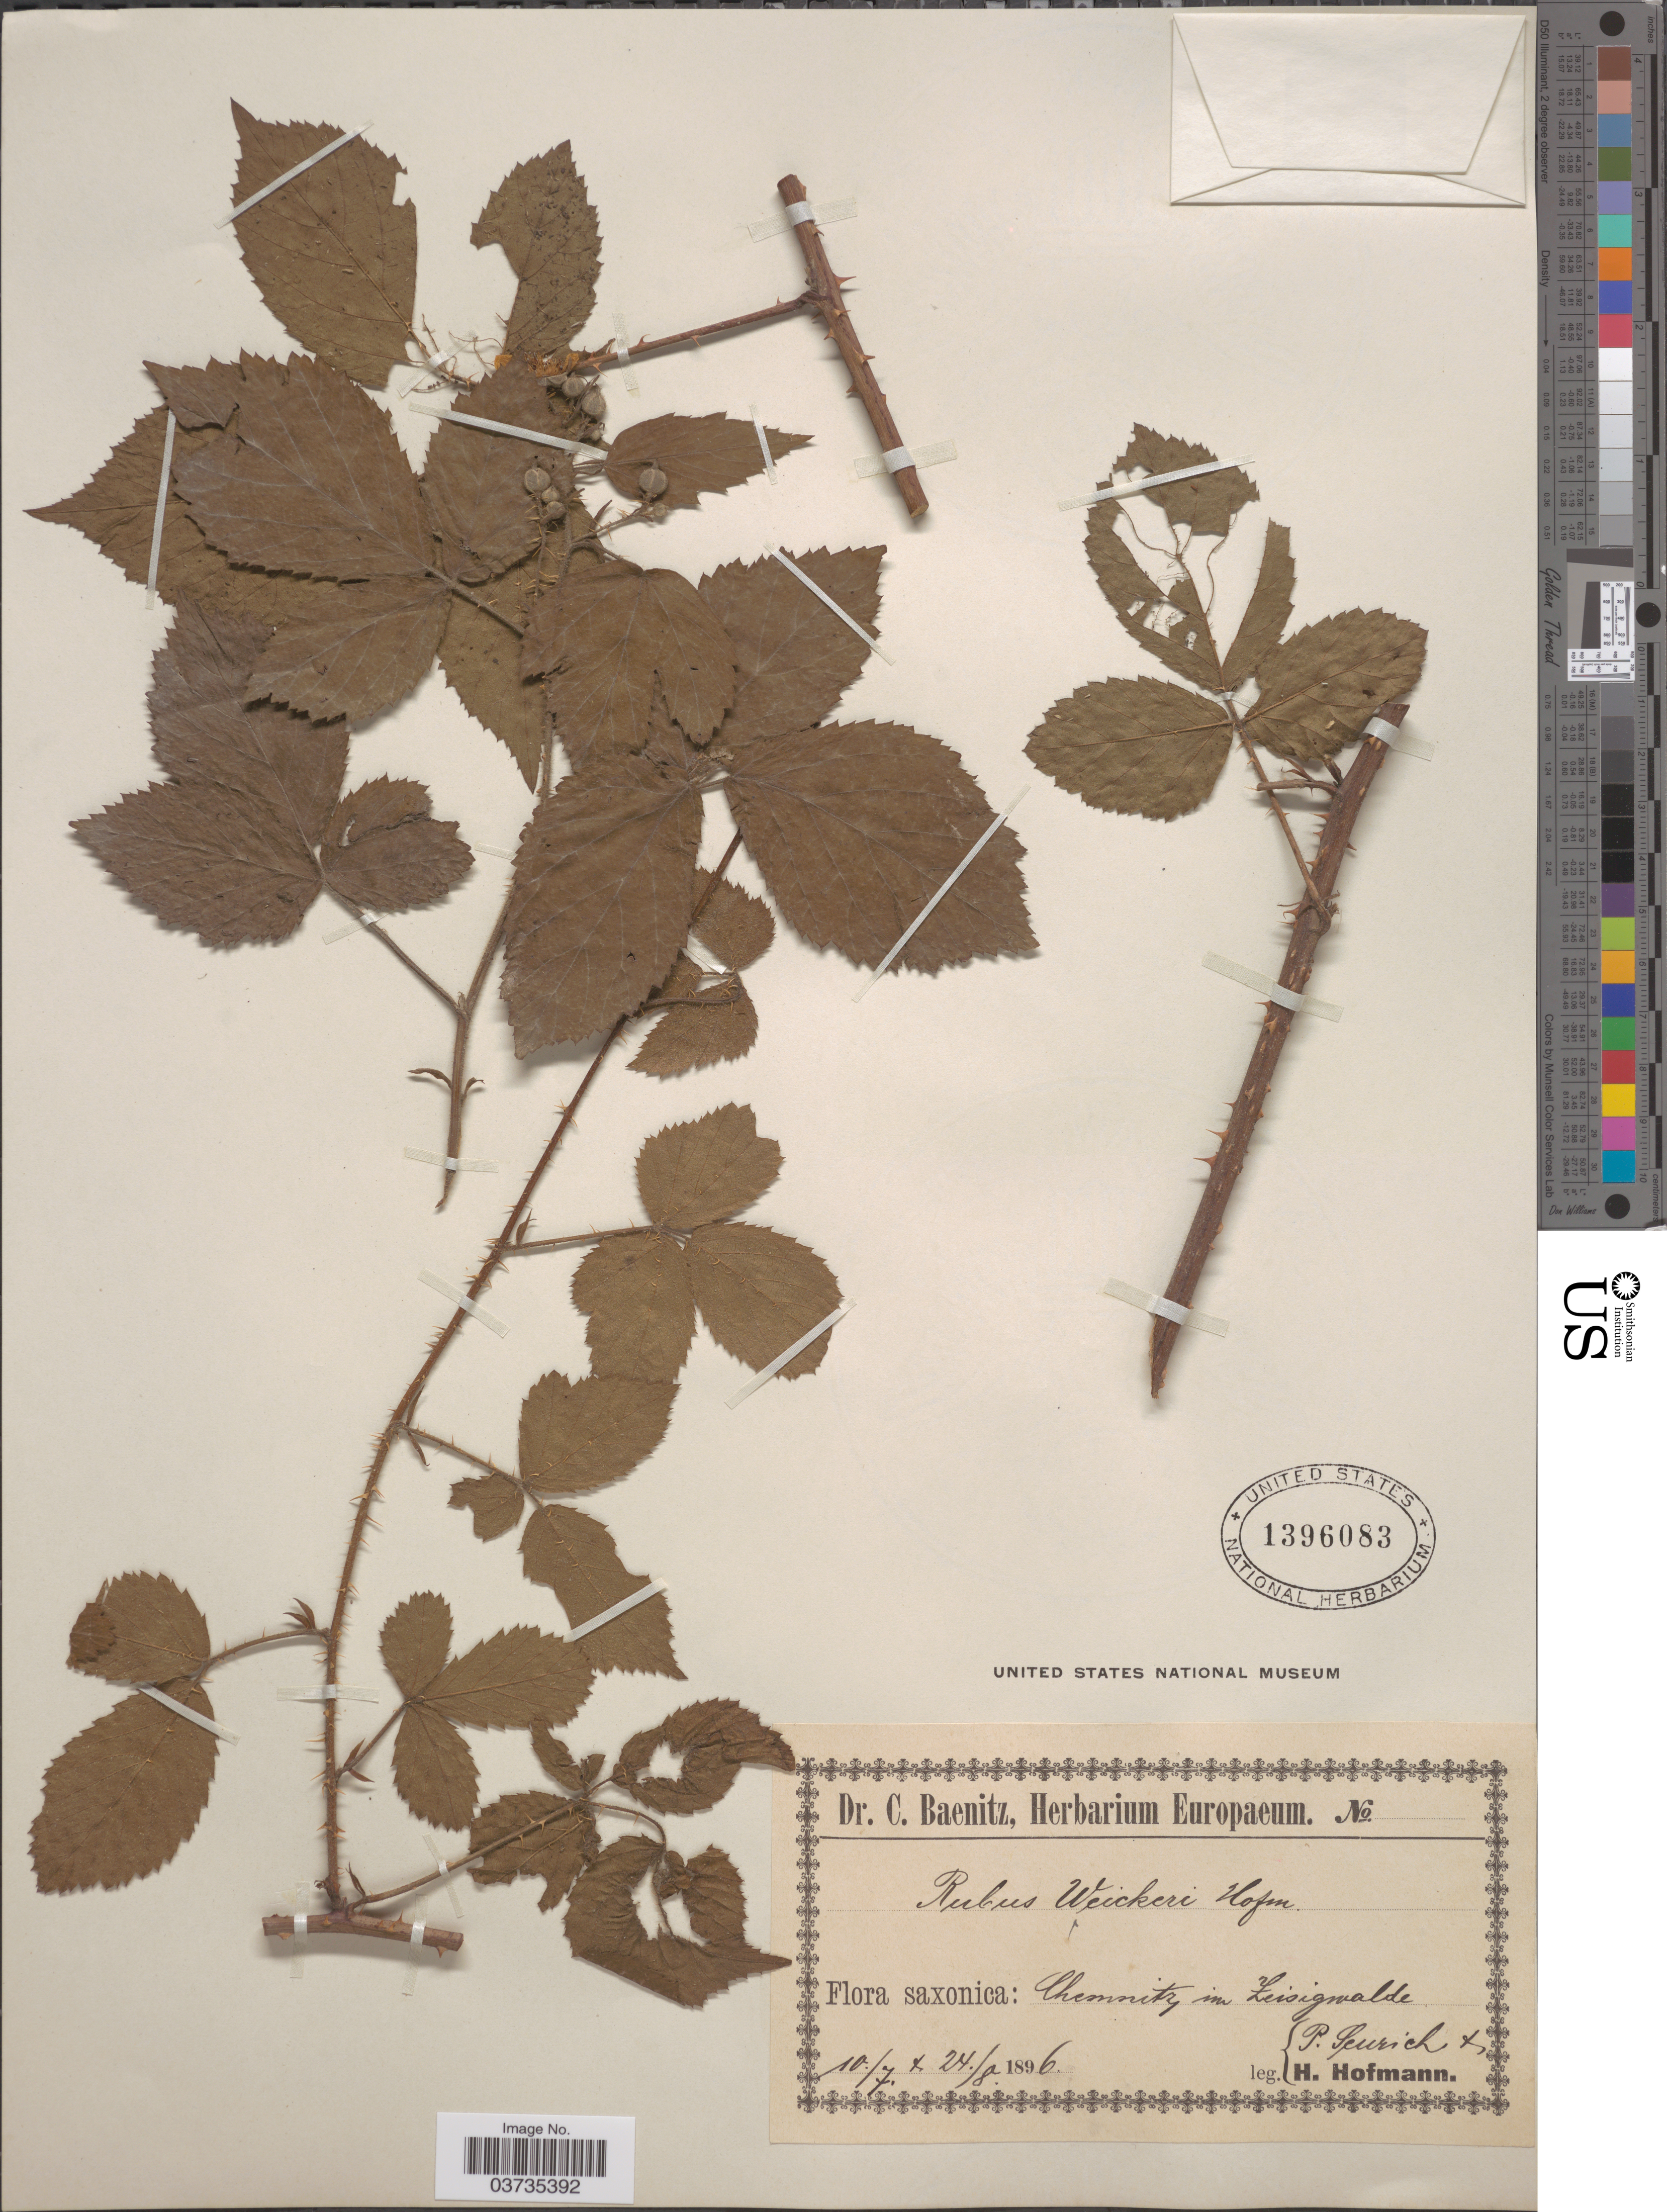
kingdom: Plantae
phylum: Tracheophyta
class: Magnoliopsida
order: Rosales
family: Rosaceae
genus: Rubus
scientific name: Rubus weickeri Her. Hofmann nom. nud.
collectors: P. Scurich & H. Hofmann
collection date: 1896-07-10/1896-08-24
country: Germany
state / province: Niedersachsen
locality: Saxonica: Chemnitz im Leisigwalde.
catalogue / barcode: US 1396083